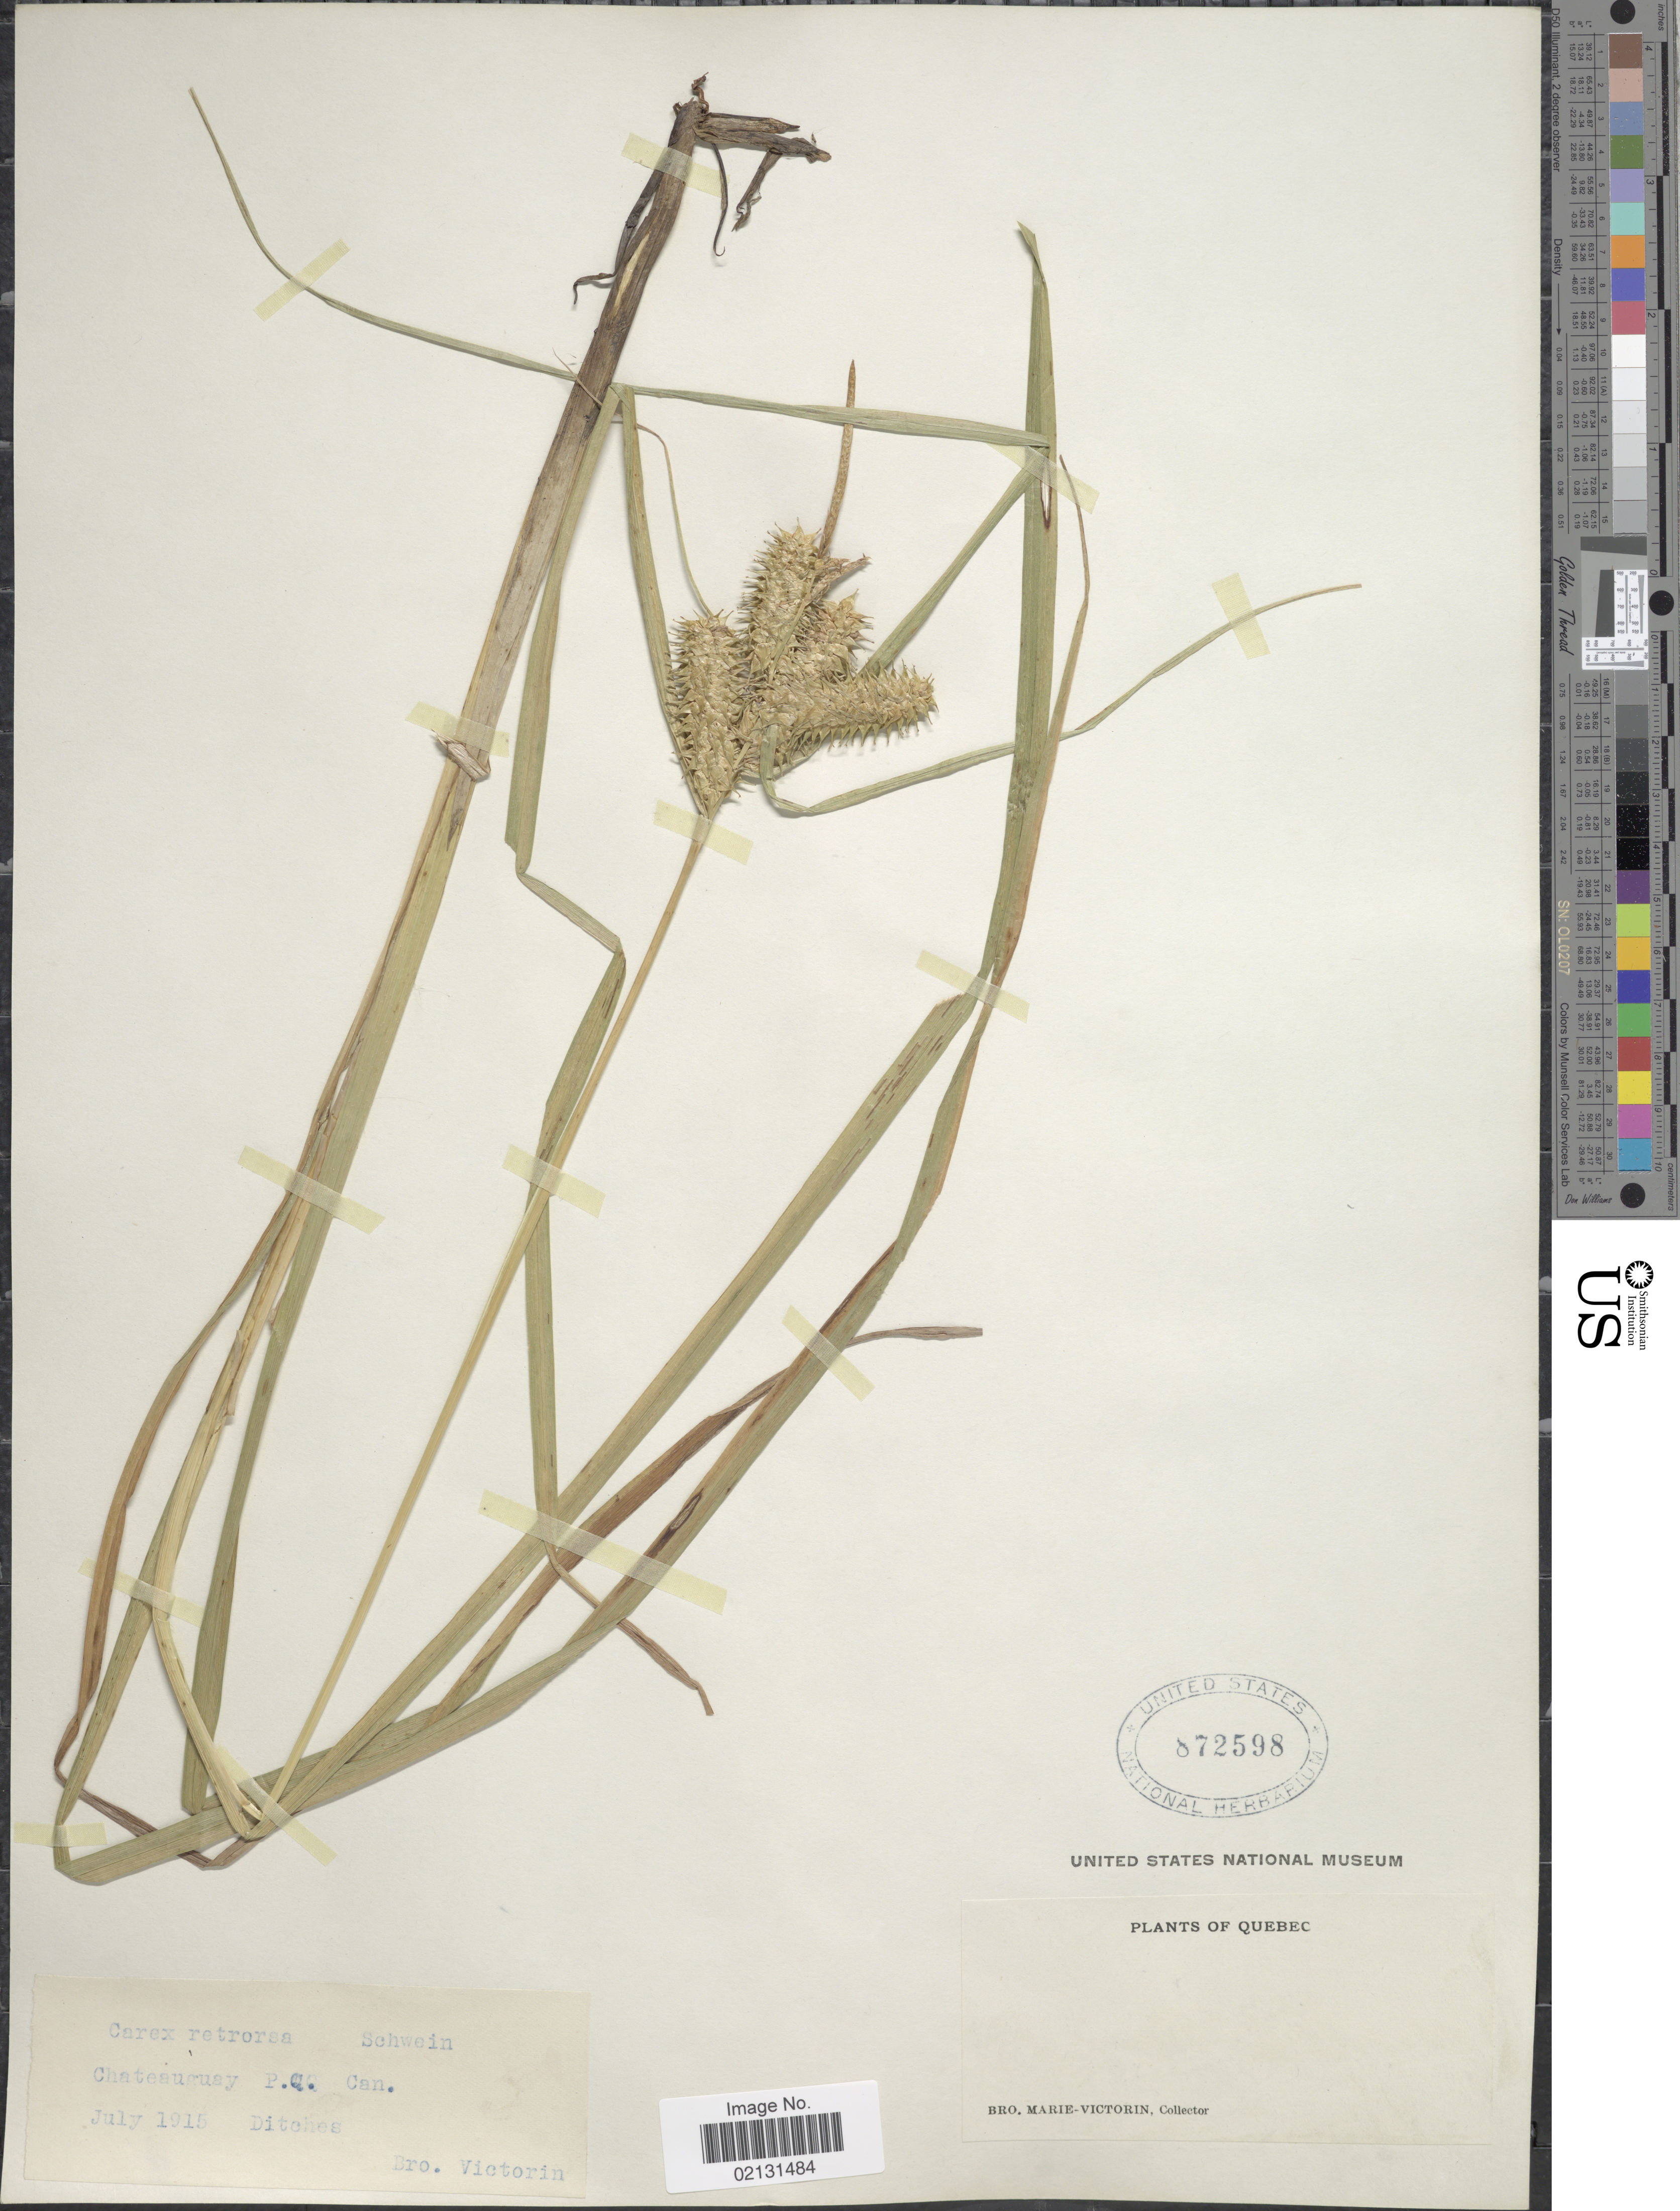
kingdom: Plantae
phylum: Tracheophyta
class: Liliopsida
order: Poales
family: Cyperaceae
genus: Carex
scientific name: Carex retrorsa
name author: Schwein.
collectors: Fr. Marie-Victorin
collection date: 1915-07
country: Canada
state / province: Quebec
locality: Chateauguay, P.Q. Can., ditches.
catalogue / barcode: US 872598